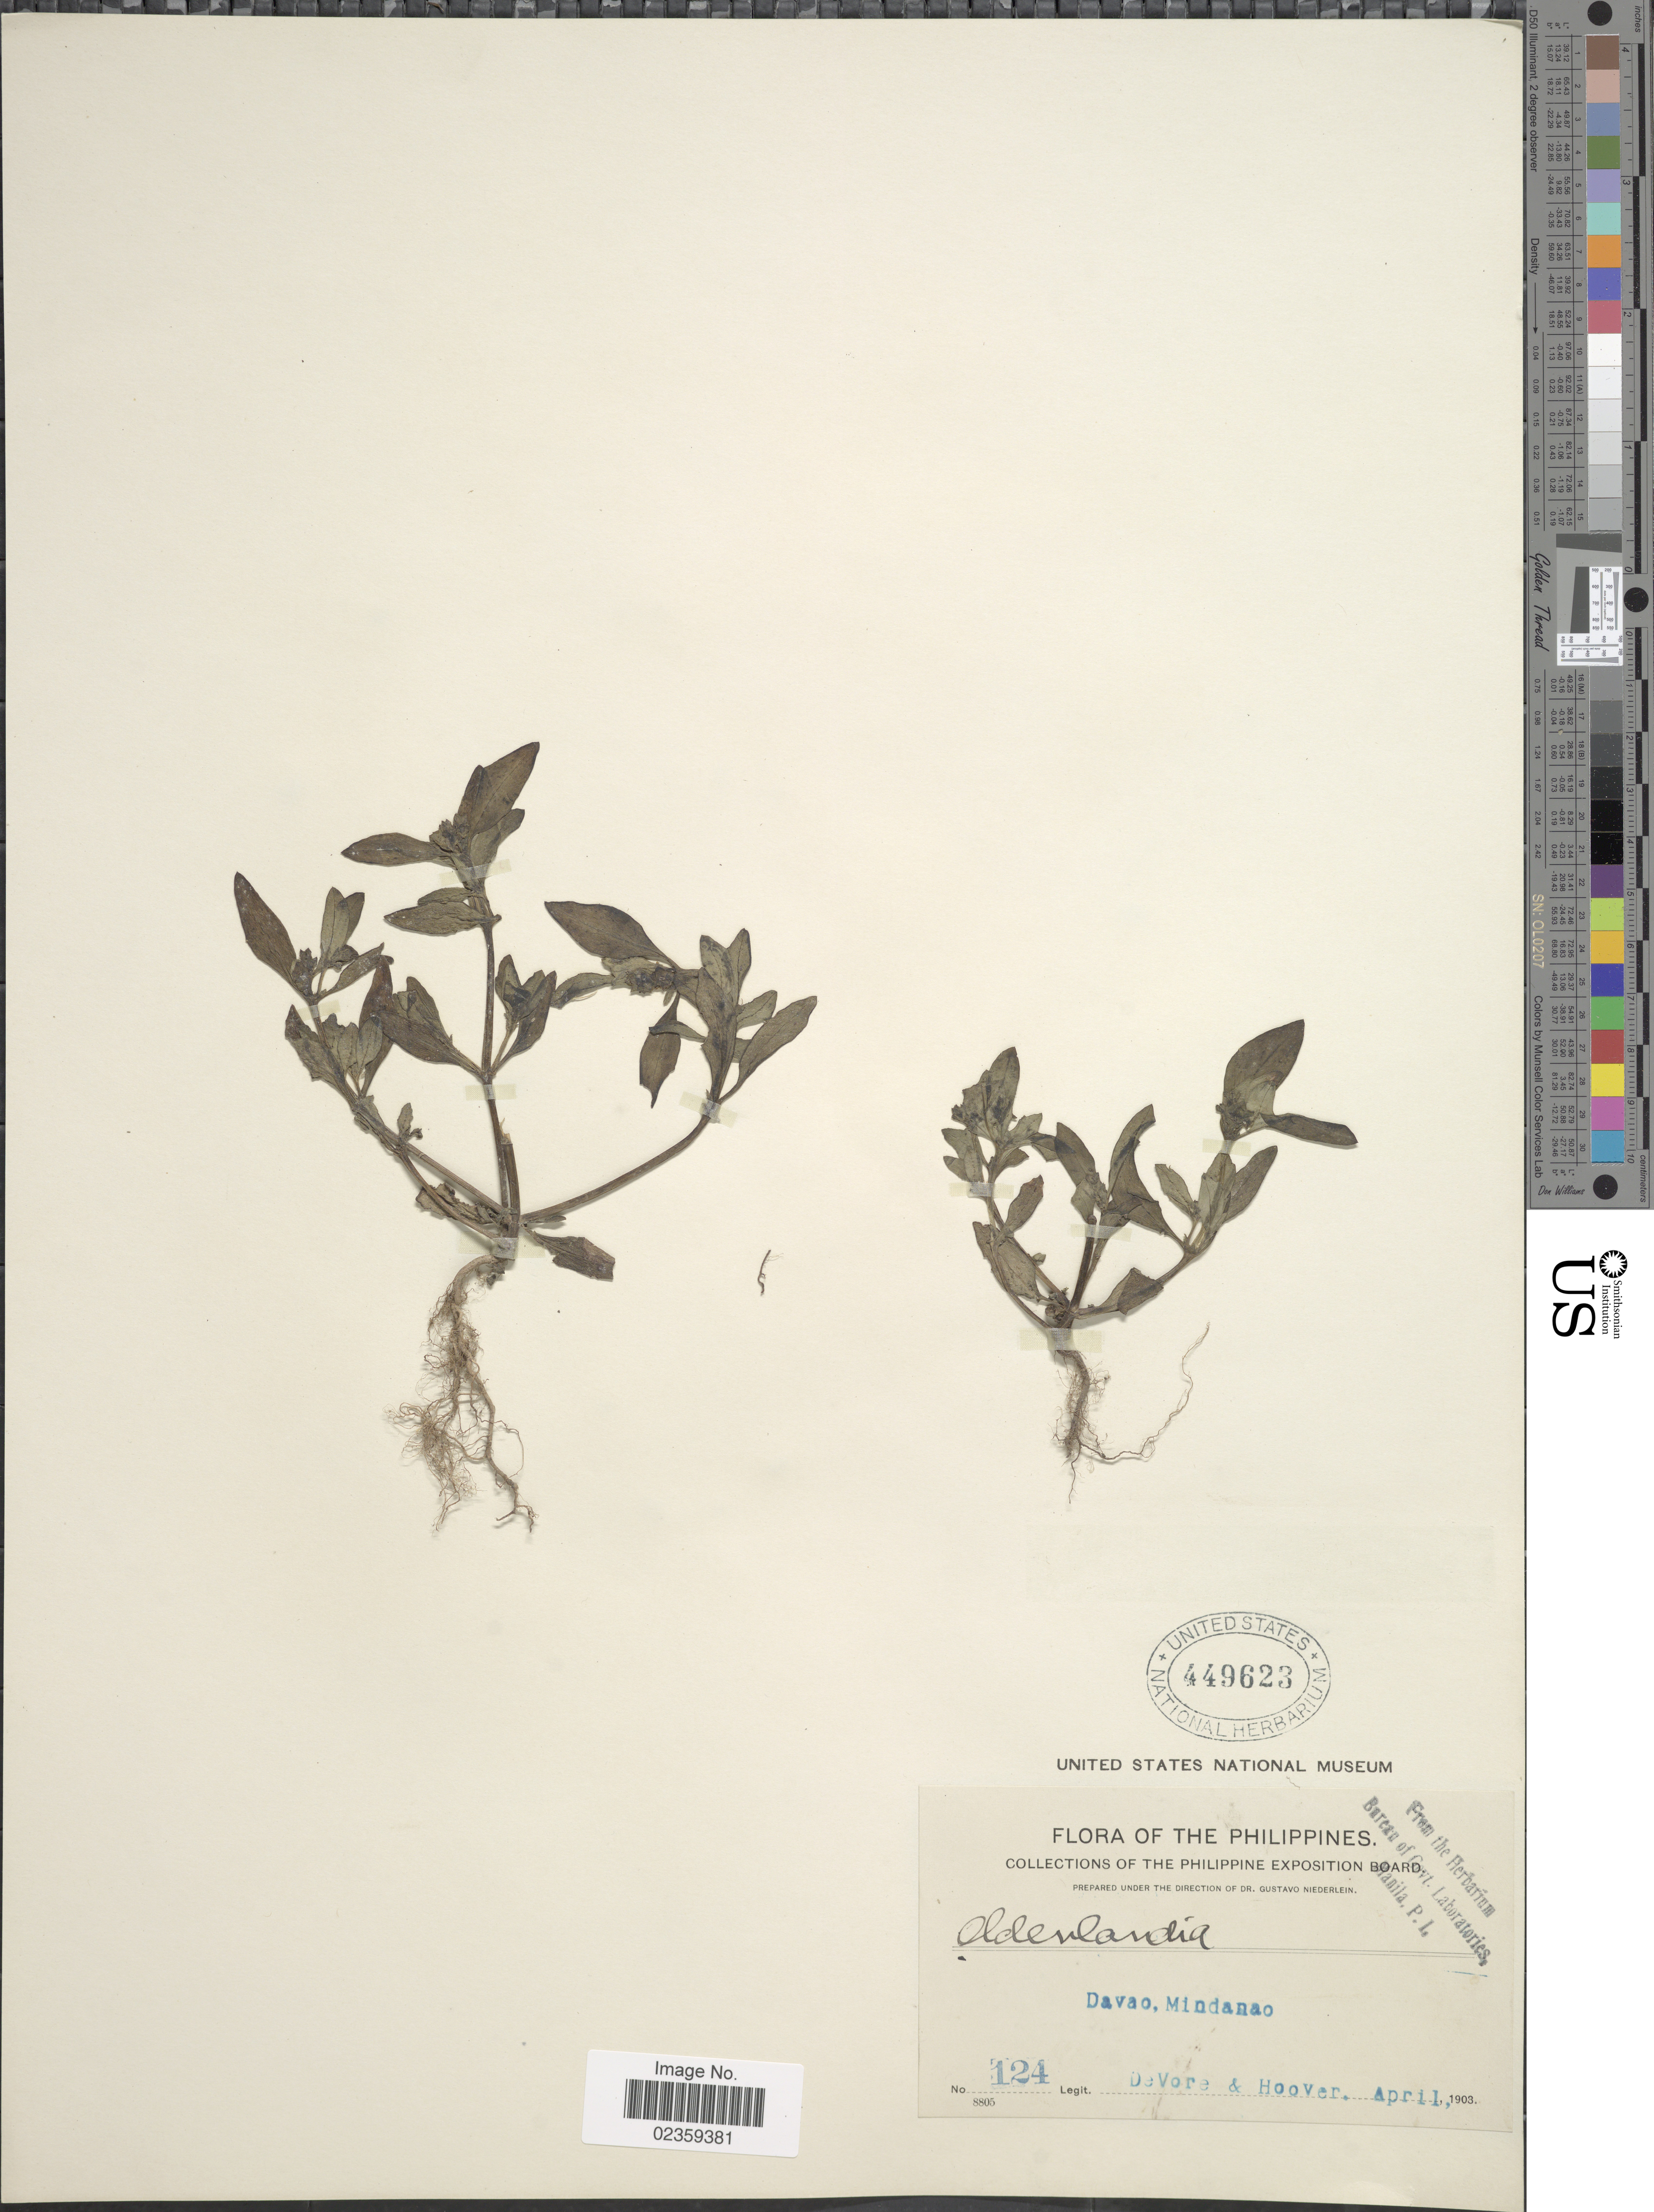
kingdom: Plantae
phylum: Tracheophyta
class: Magnoliopsida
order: Gentianales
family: Rubiaceae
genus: Oldenlandia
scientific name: Oldenlandia sp.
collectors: -. DeVore & -- Hoover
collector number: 124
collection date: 1903-04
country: Philippines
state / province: Davao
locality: Davao, Mindanao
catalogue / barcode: US 449623